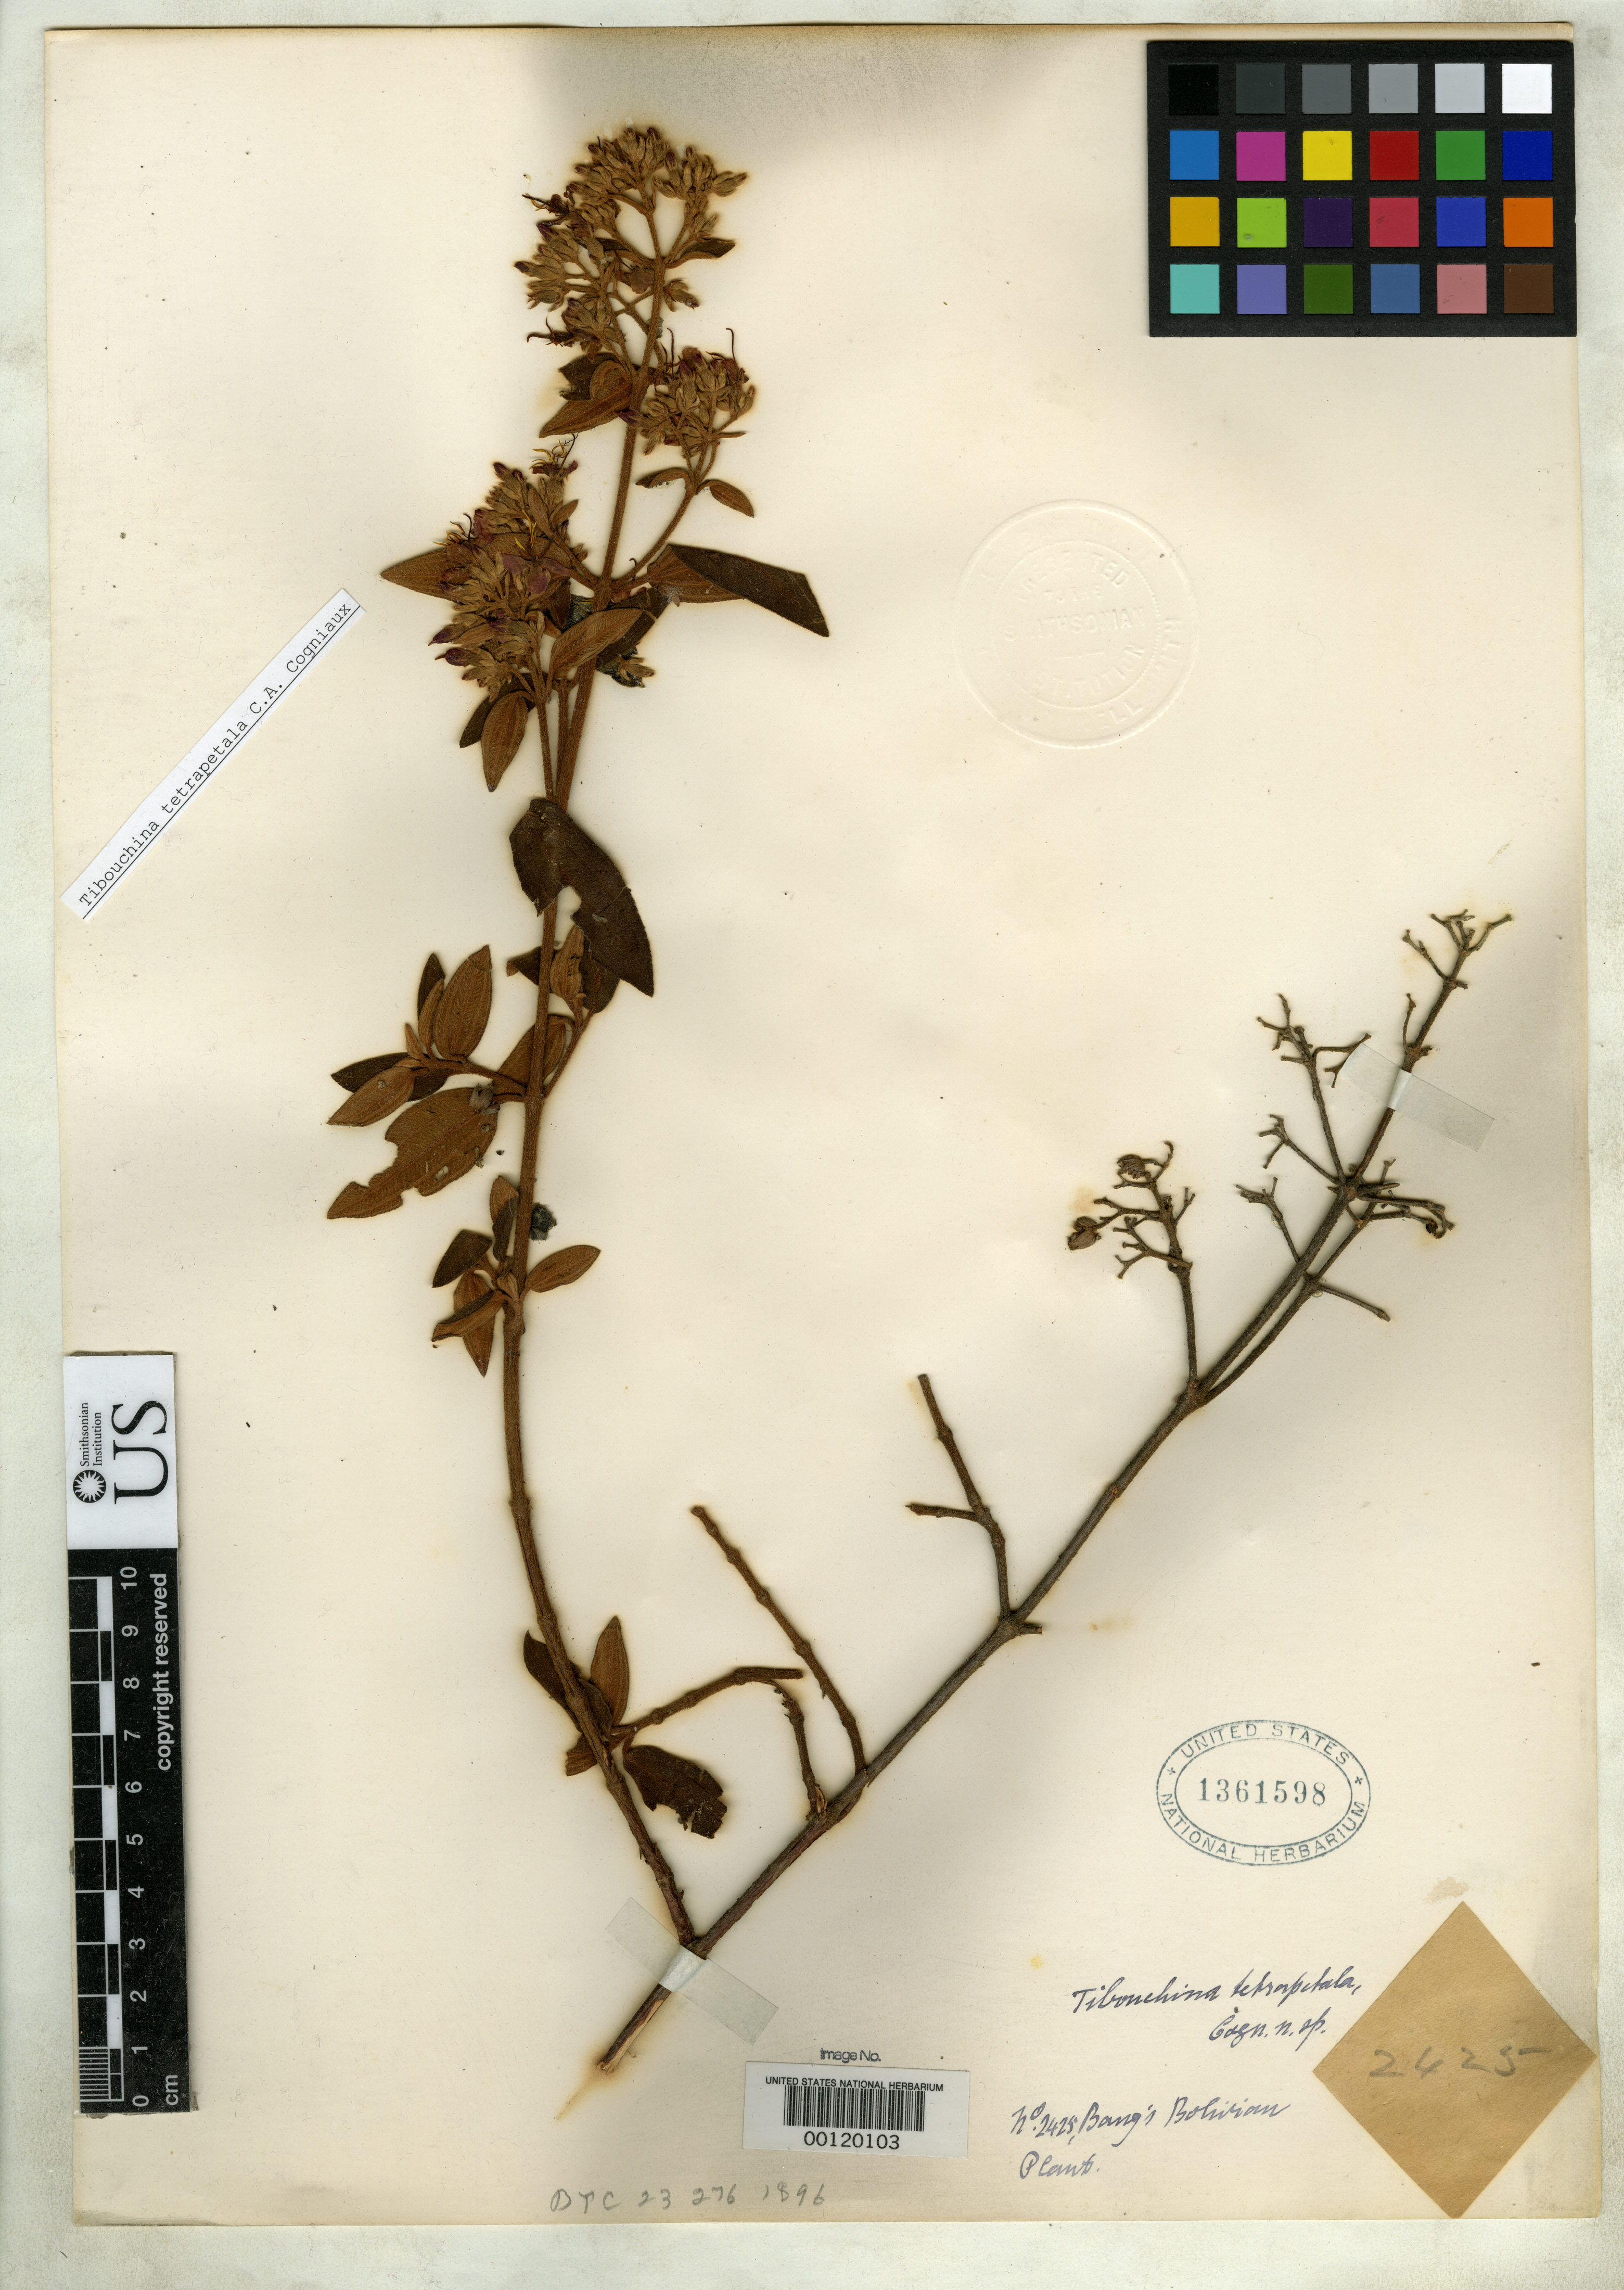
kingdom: Plantae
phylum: Tracheophyta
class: Magnoliopsida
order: Myrtales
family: Melastomataceae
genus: Tibouchina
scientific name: Tibouchina tetrapetala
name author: Cogn.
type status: Isotype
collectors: M. Bang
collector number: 2425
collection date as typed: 10 Sep 1894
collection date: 1894-09-10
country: Bolivia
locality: Coroico, Yungas.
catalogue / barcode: US 1361598